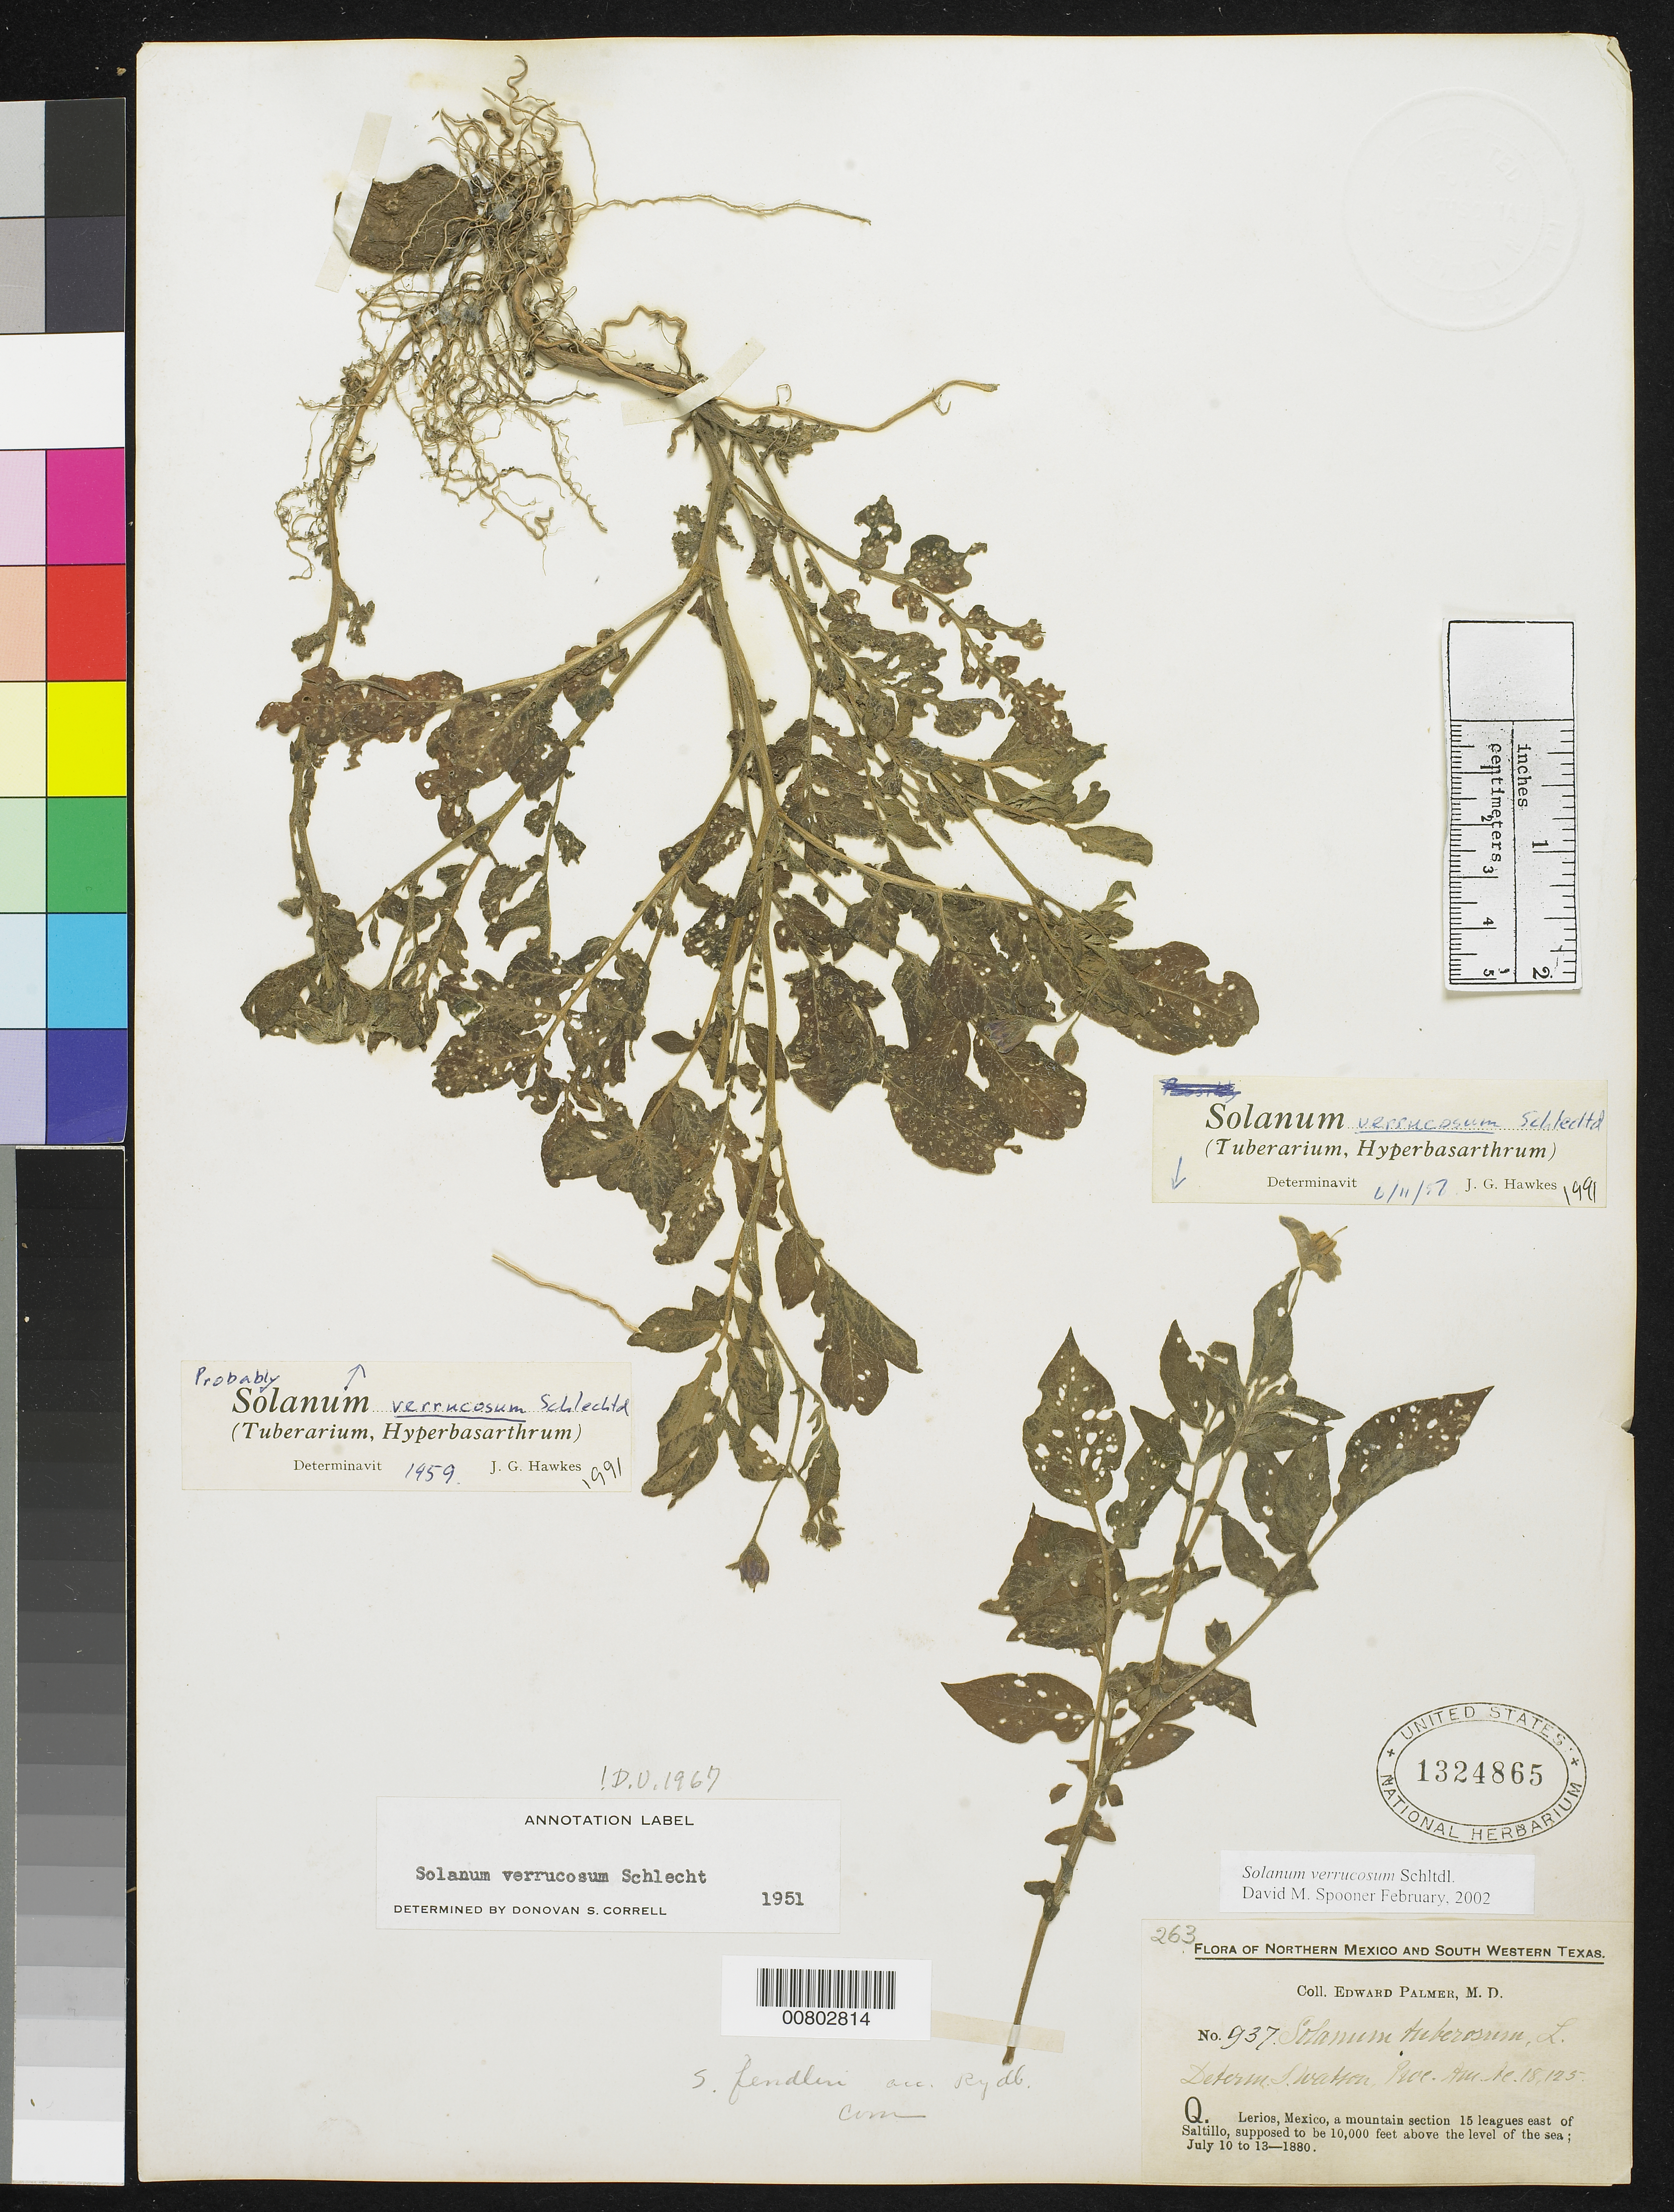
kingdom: Plantae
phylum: Tracheophyta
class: Magnoliopsida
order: Solanales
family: Solanaceae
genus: Solanum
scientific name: Solanum verrucosum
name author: Schltdl.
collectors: E. Palmer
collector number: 937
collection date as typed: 10 Jul 1880 to 13 Jul 1880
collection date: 1880-07-10/1880-07-13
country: Mexico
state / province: Coahuila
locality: Q. Lerios, a mountain section 15 leagues east of Saltillo, Coahuila.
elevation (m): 3048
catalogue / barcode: US 1324865